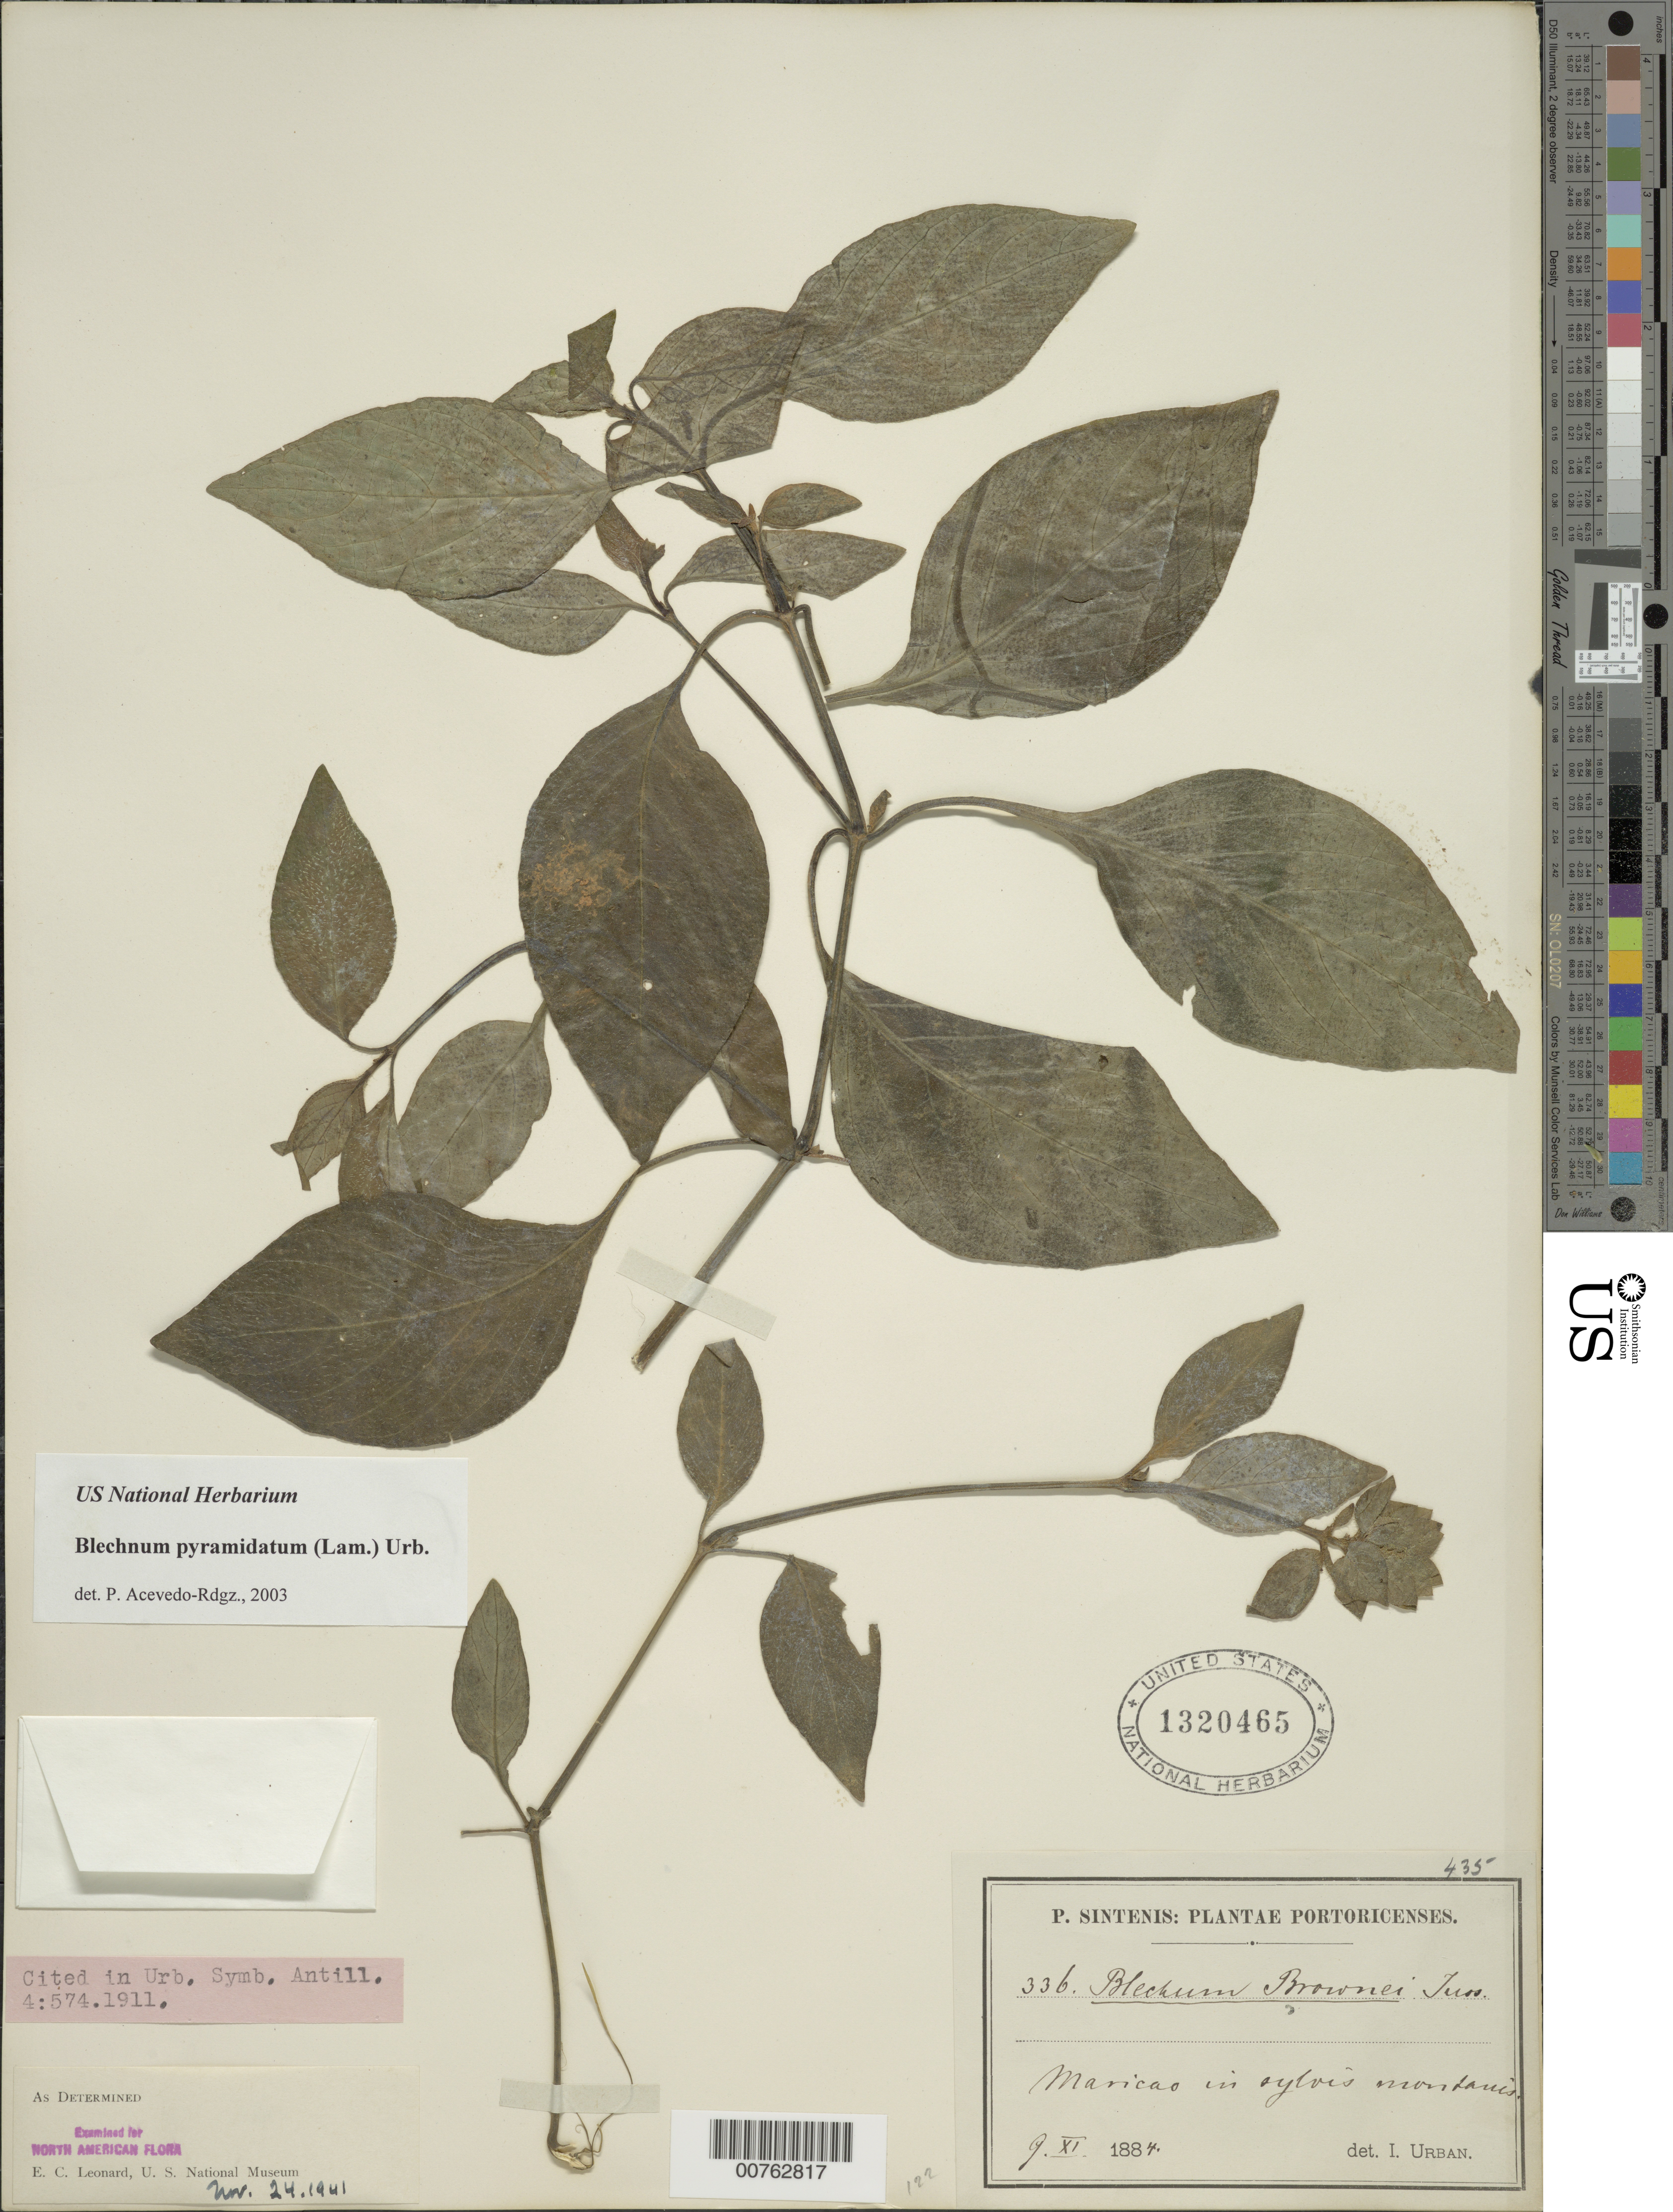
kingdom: Plantae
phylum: Tracheophyta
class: Magnoliopsida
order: Lamiales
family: Acanthaceae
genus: Blechum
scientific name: Blechum pyramidatum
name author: (Lam.) Urb.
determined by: Acevedo-Rodríguez, P., (BOT), Smithsonian Institution - National Museum of Natural History (UNITED STATES)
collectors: P. Sintenis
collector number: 336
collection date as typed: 09 Nov 1884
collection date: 1884-11-09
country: Puerto Rico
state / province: Maricao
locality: Maricao in sylvis montanis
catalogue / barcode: US 1320465